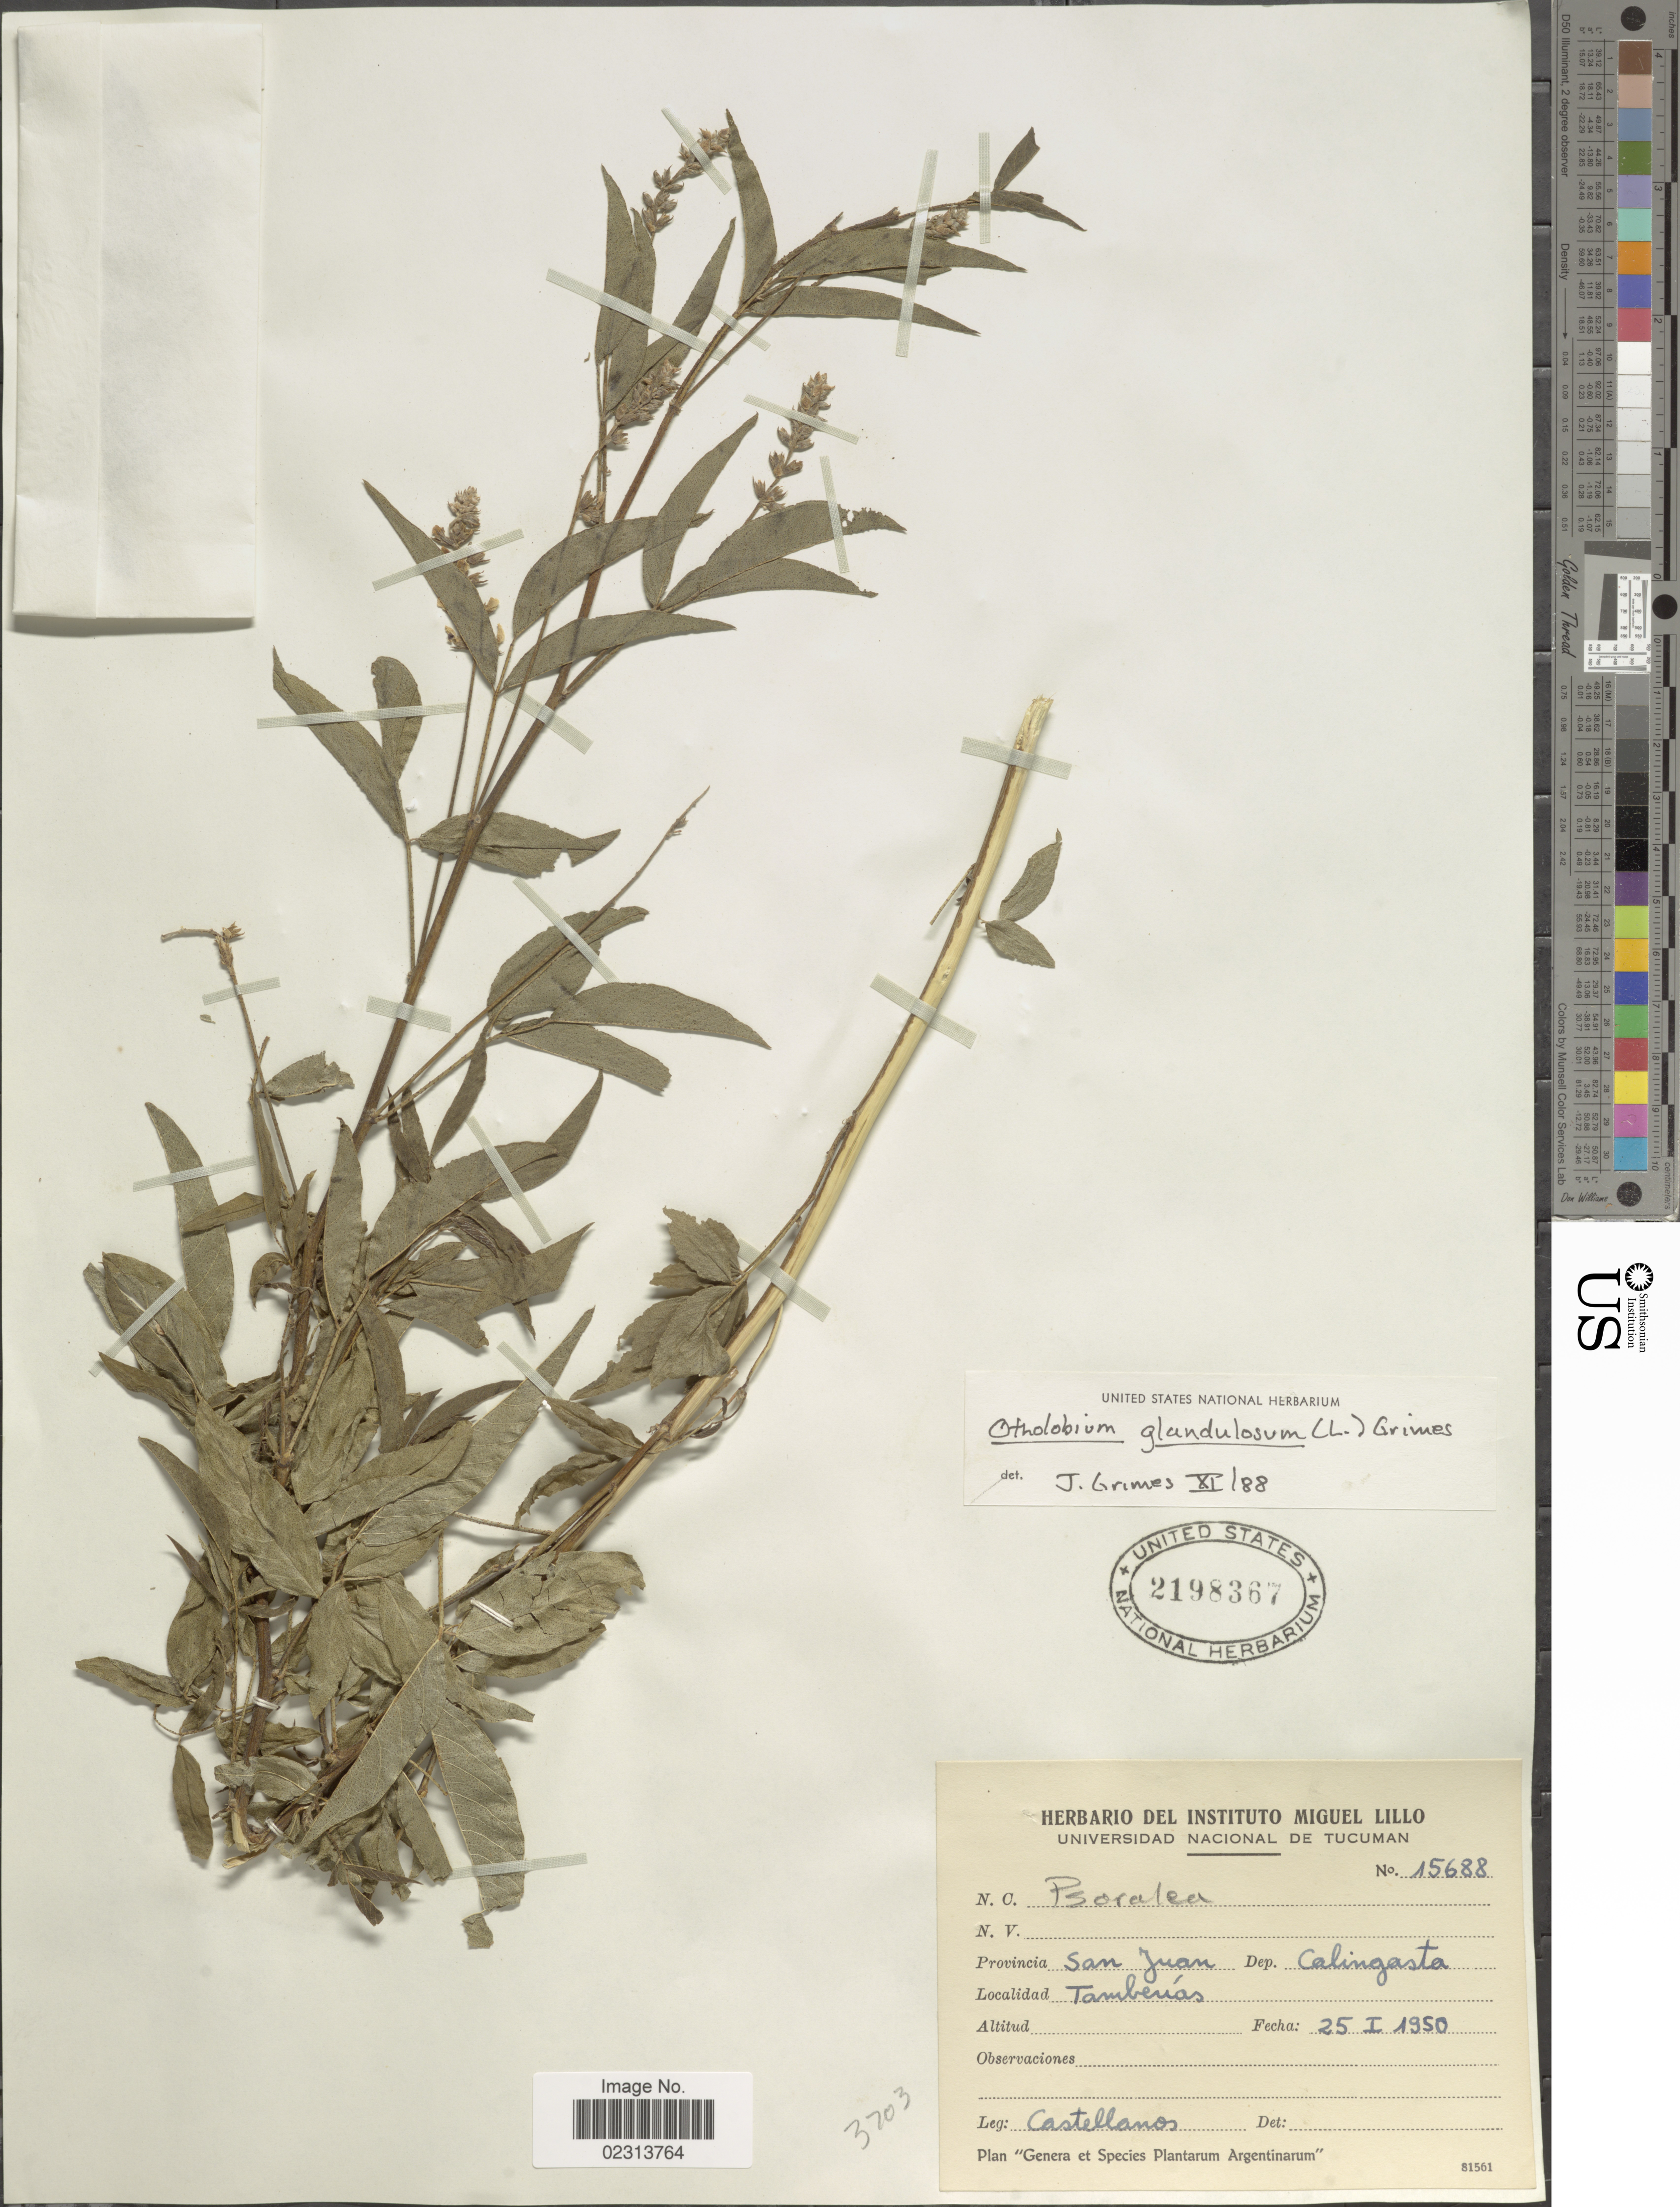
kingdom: Plantae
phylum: Tracheophyta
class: Magnoliopsida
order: Fabales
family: Fabaceae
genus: Otholobium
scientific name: Otholobium glandulosum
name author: (L.) J.W. Grimes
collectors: -- Castellanos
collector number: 15688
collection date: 1950-01-25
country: Argentina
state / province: San Juan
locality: Provincia San Juan, Dep. Calingasta, Tambenas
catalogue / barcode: US 2198367